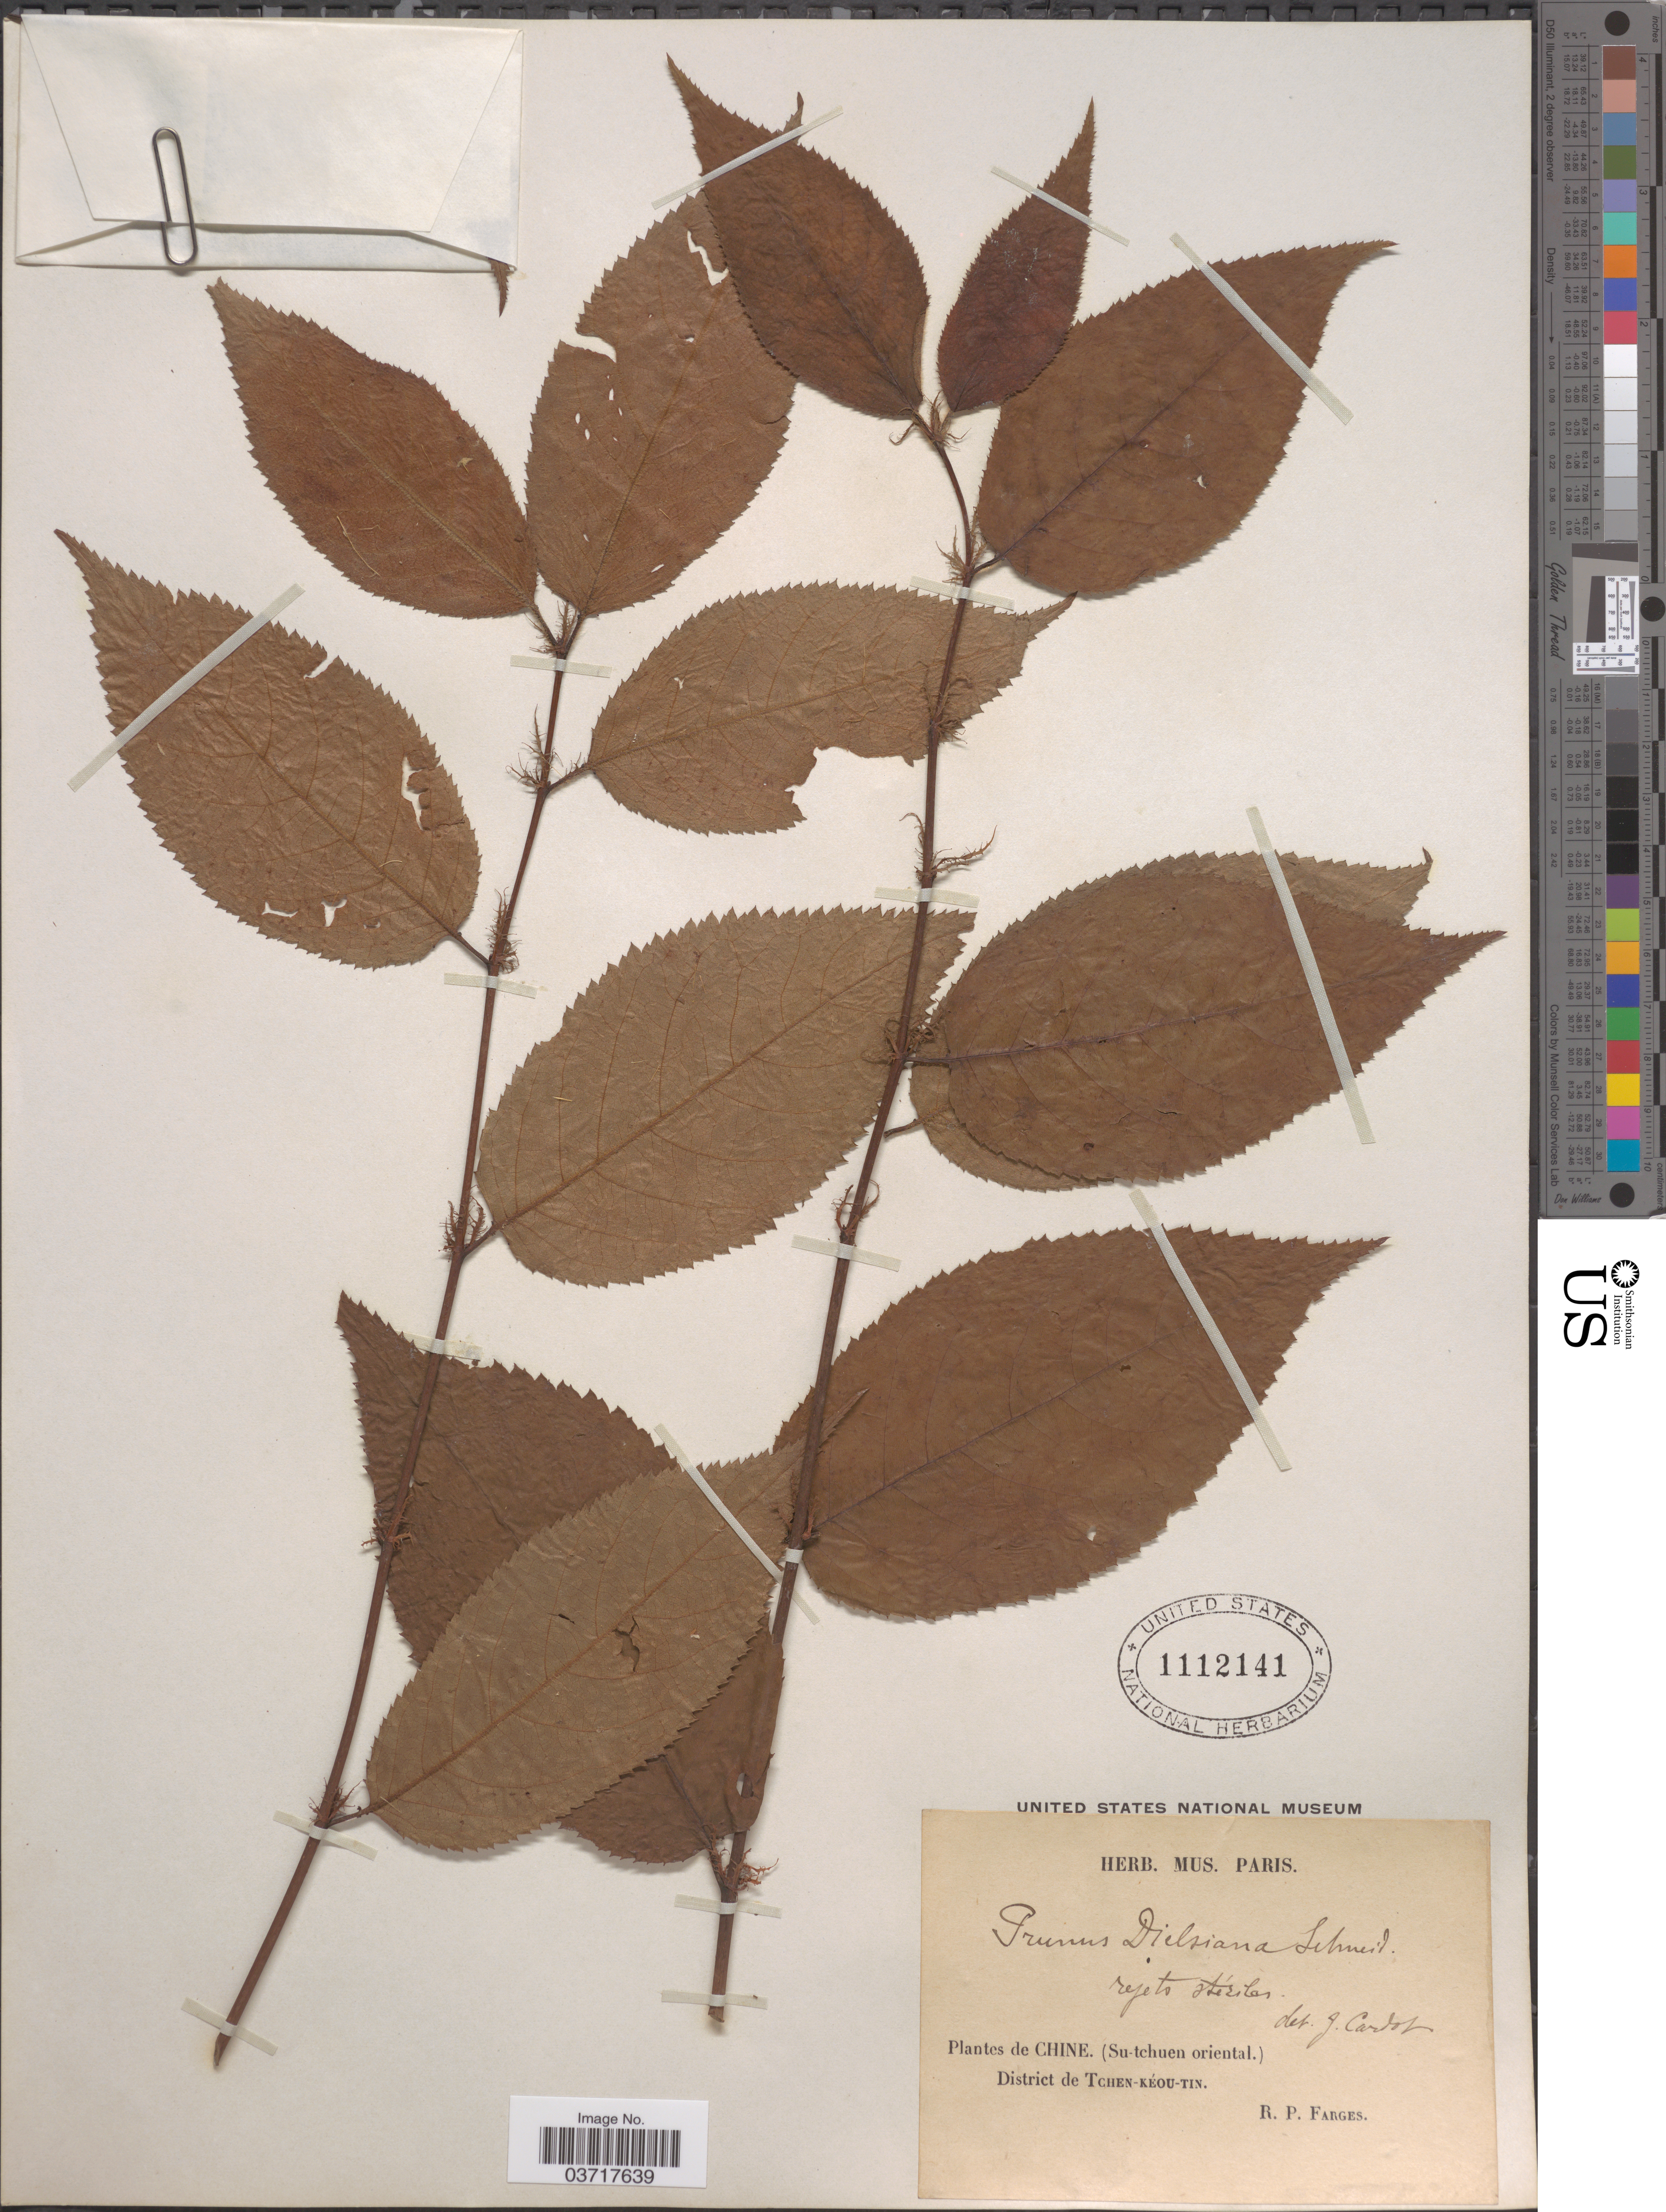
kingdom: Plantae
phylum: Tracheophyta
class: Magnoliopsida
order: Rosales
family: Rosaceae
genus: Prunus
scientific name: Prunus dielsiana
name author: C.K. Schneid.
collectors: R. Farges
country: China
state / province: Sichuan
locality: (Su-tchuen oriental.) District de Tchen-kéou-tin.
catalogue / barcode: US 1112141